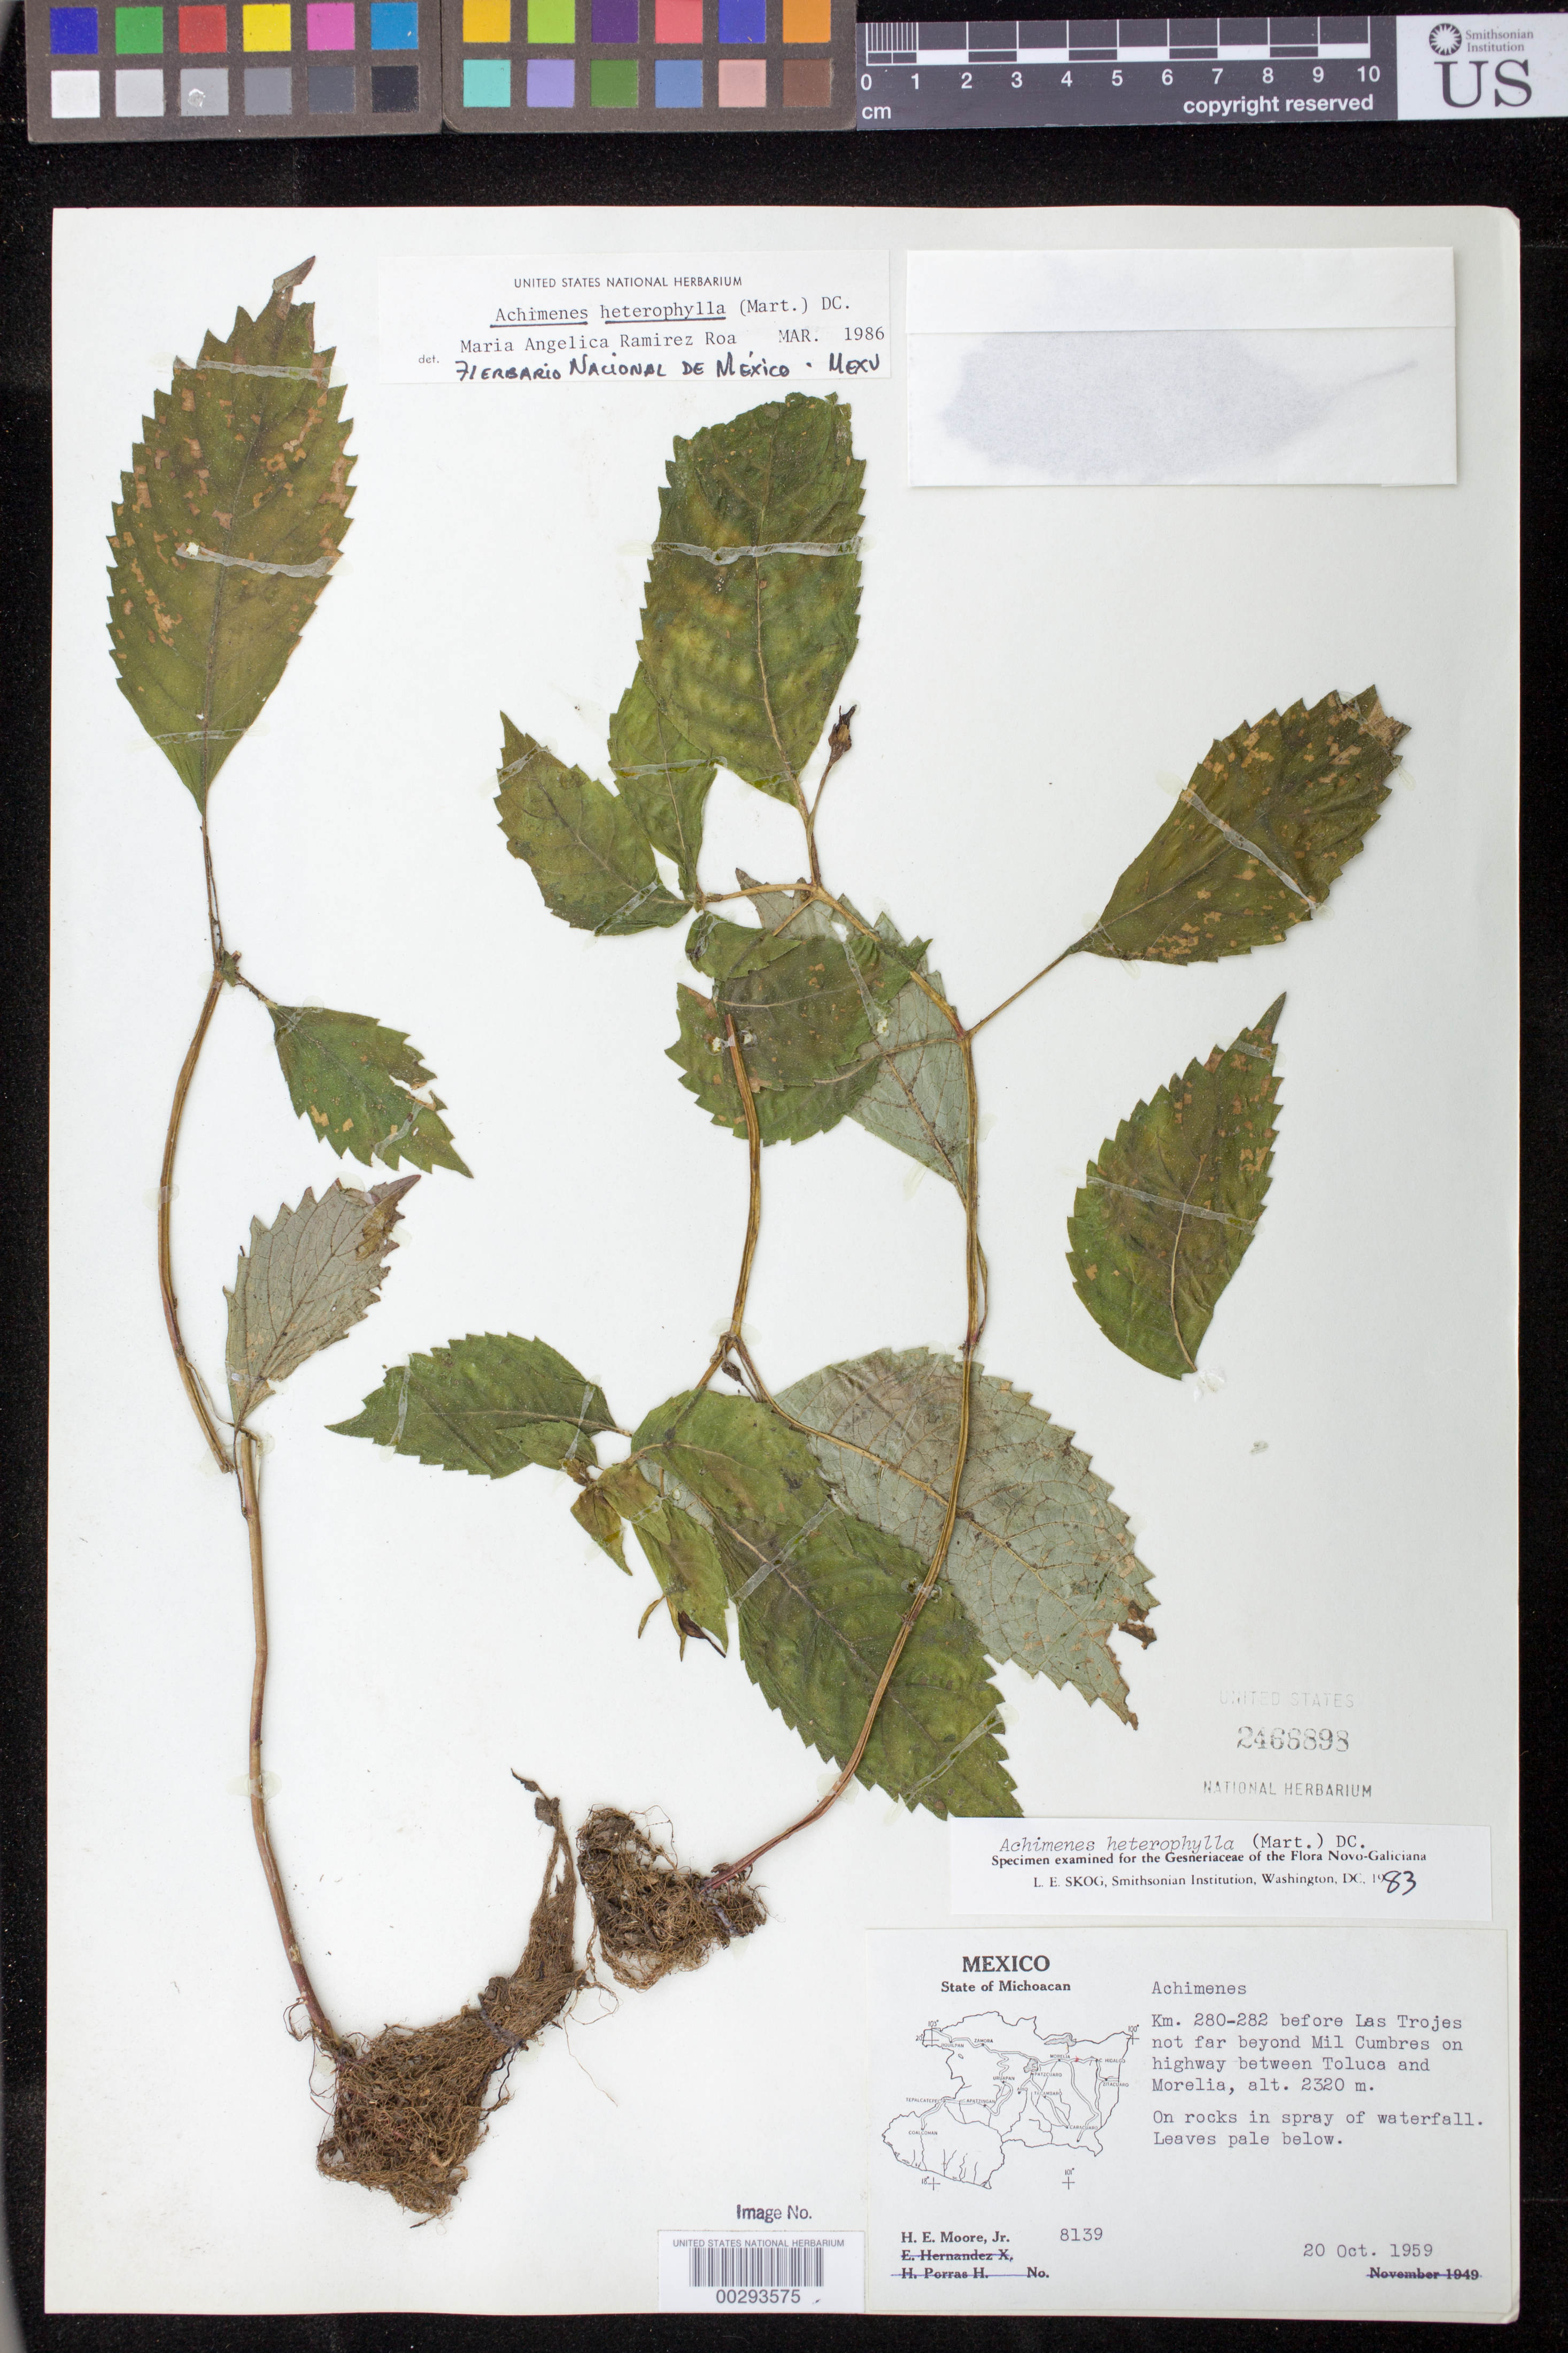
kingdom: Plantae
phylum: Tracheophyta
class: Magnoliopsida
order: Lamiales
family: Gesneriaceae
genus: Achimenes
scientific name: Achimenes heterophylla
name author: (Mart.) DC.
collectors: H. E. Moore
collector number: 8139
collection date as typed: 20 Oct 1959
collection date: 1959-10-20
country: Mexico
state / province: Michoacan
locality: Km 280-282 before Las Trojes not far beyond Mil Cumbres on highway between Toluca and Morelia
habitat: On rocks in spray of waterfall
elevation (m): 2320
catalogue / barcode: US 2466898